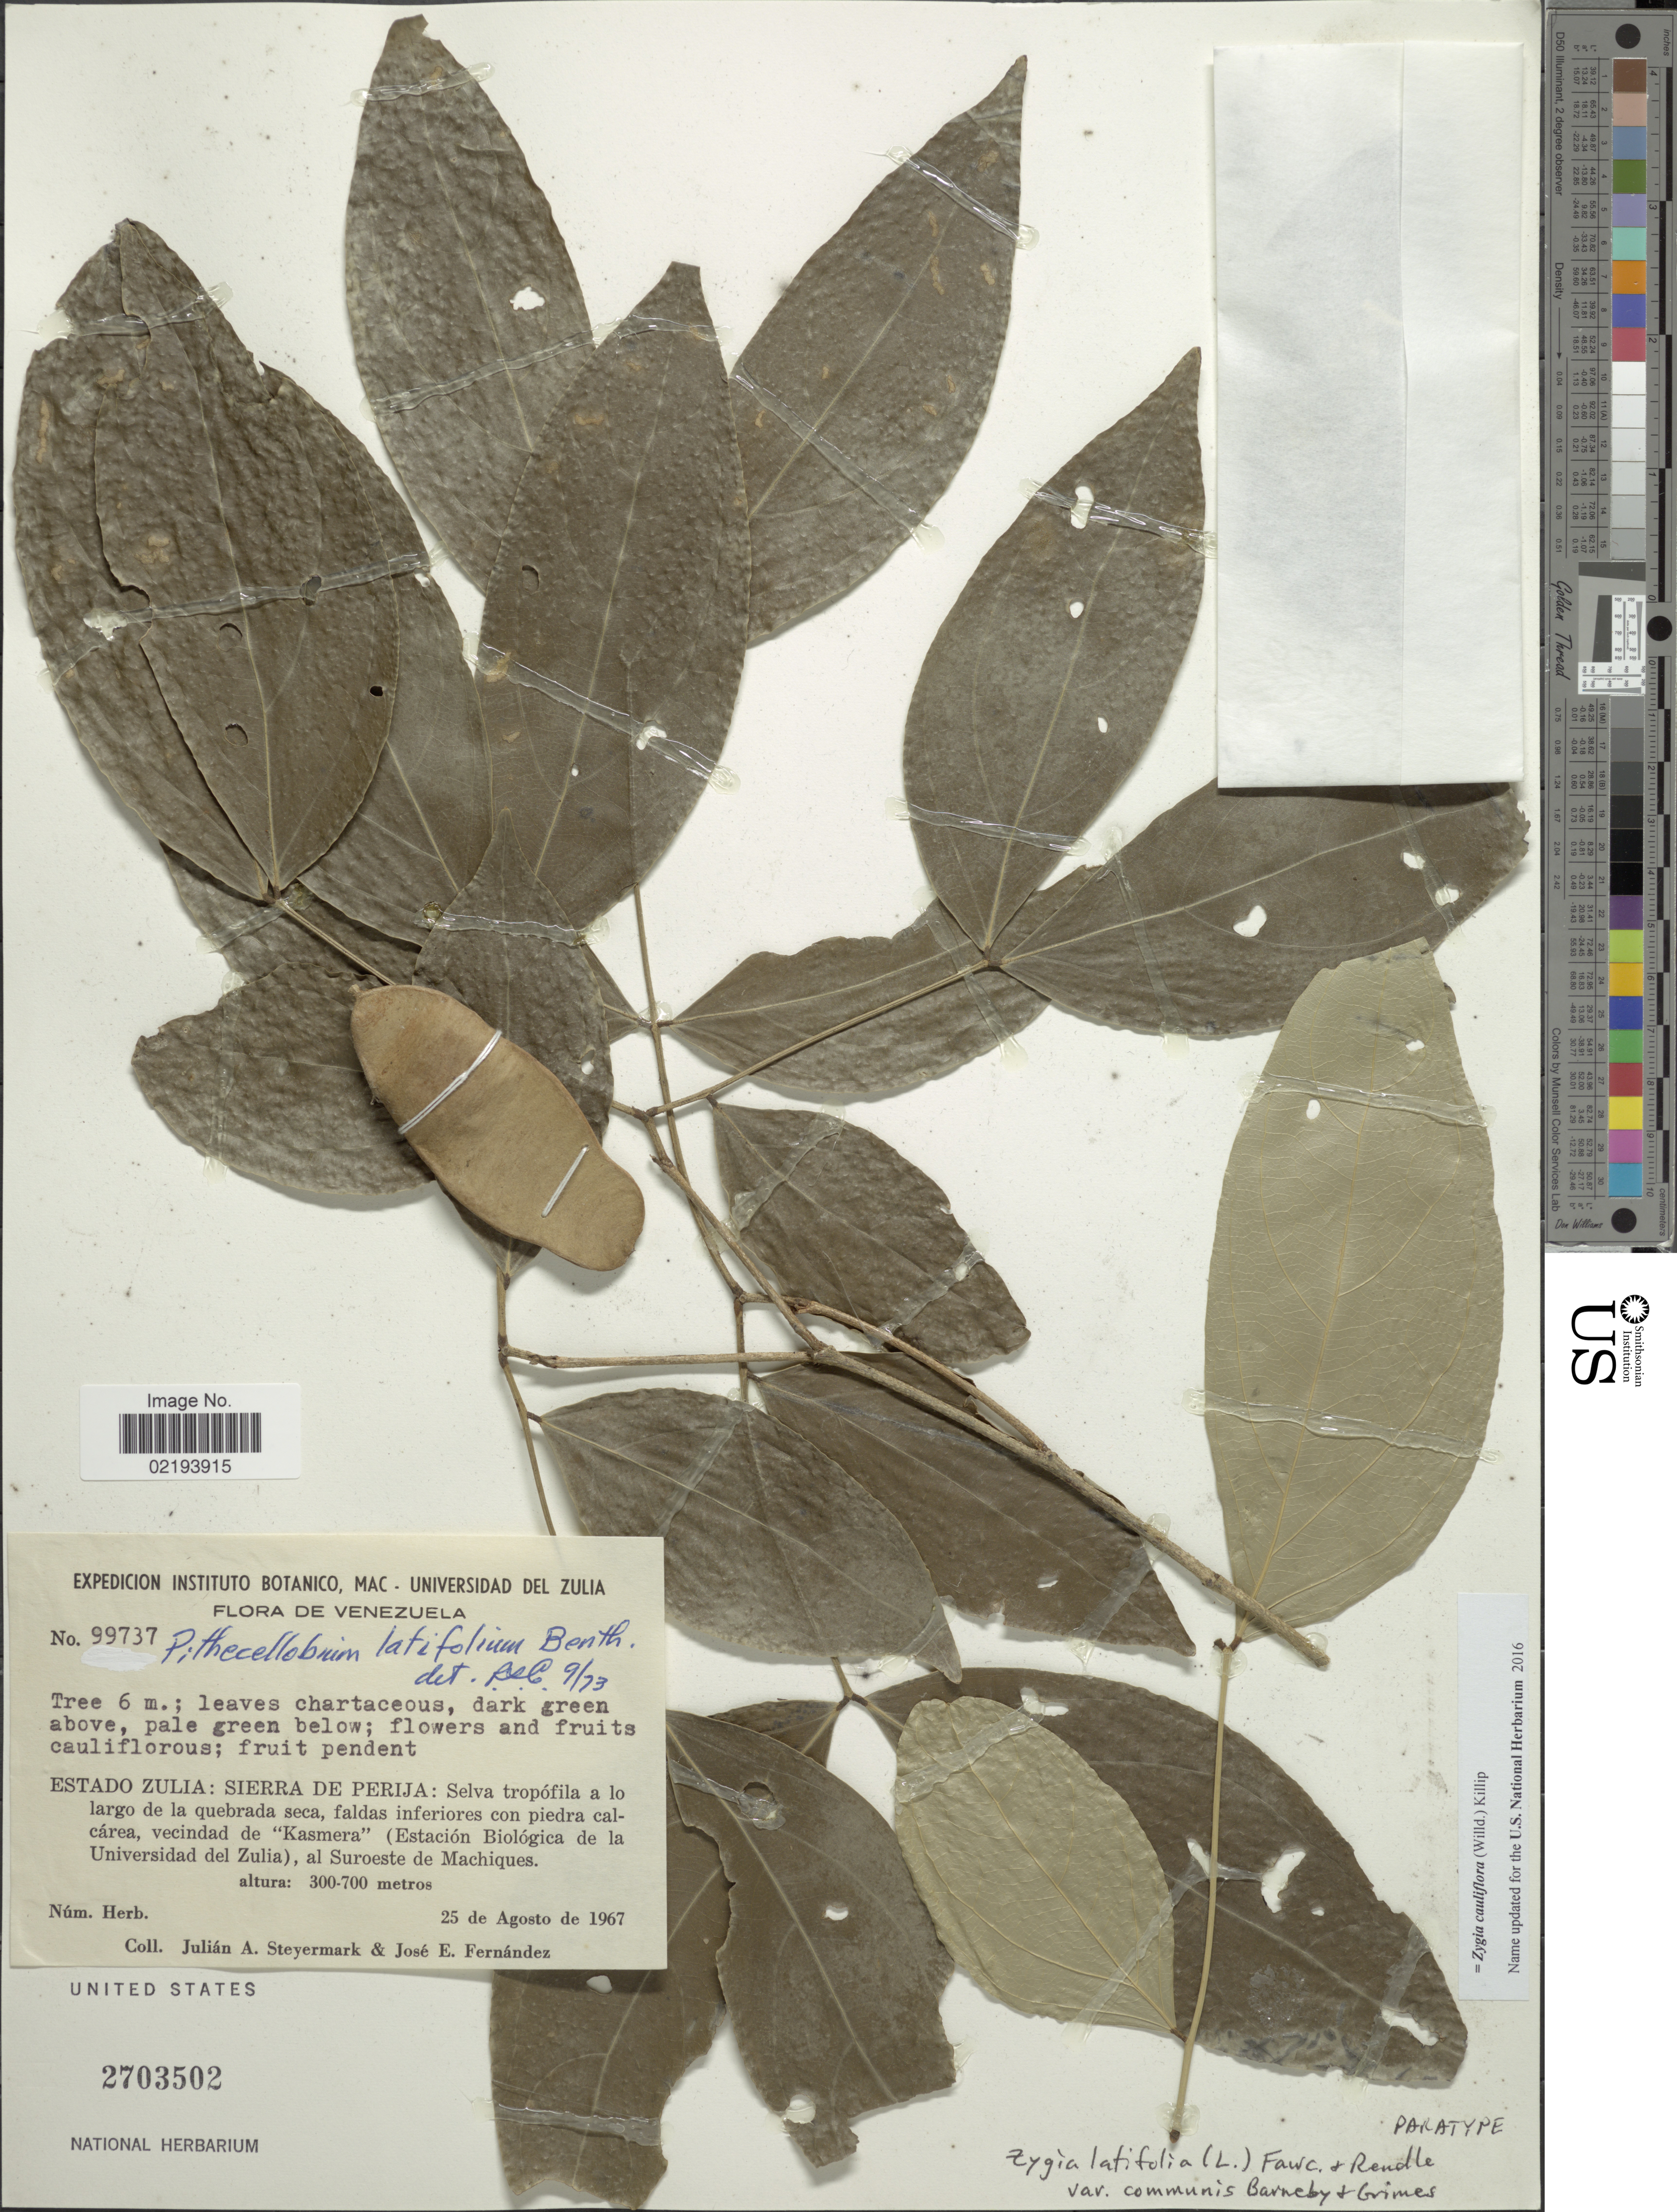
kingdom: Plantae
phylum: Tracheophyta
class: Magnoliopsida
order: Fabales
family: Fabaceae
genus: Zygia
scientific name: Zygia cauliflora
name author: (Willd.) Killip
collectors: J. Steyermark & J. Fernández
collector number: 99737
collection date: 1967-08-25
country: Venezuela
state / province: Zulia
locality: Sierra de Perija: Selva tropófila a lo largo de la quebrada seca, faldas inferiores con piedra calcárea, vecindad de 'Kasmera' (Estación Biológica de la Universidad del Zulia), al suroeste de Machiques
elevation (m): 300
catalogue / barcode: US 2703502